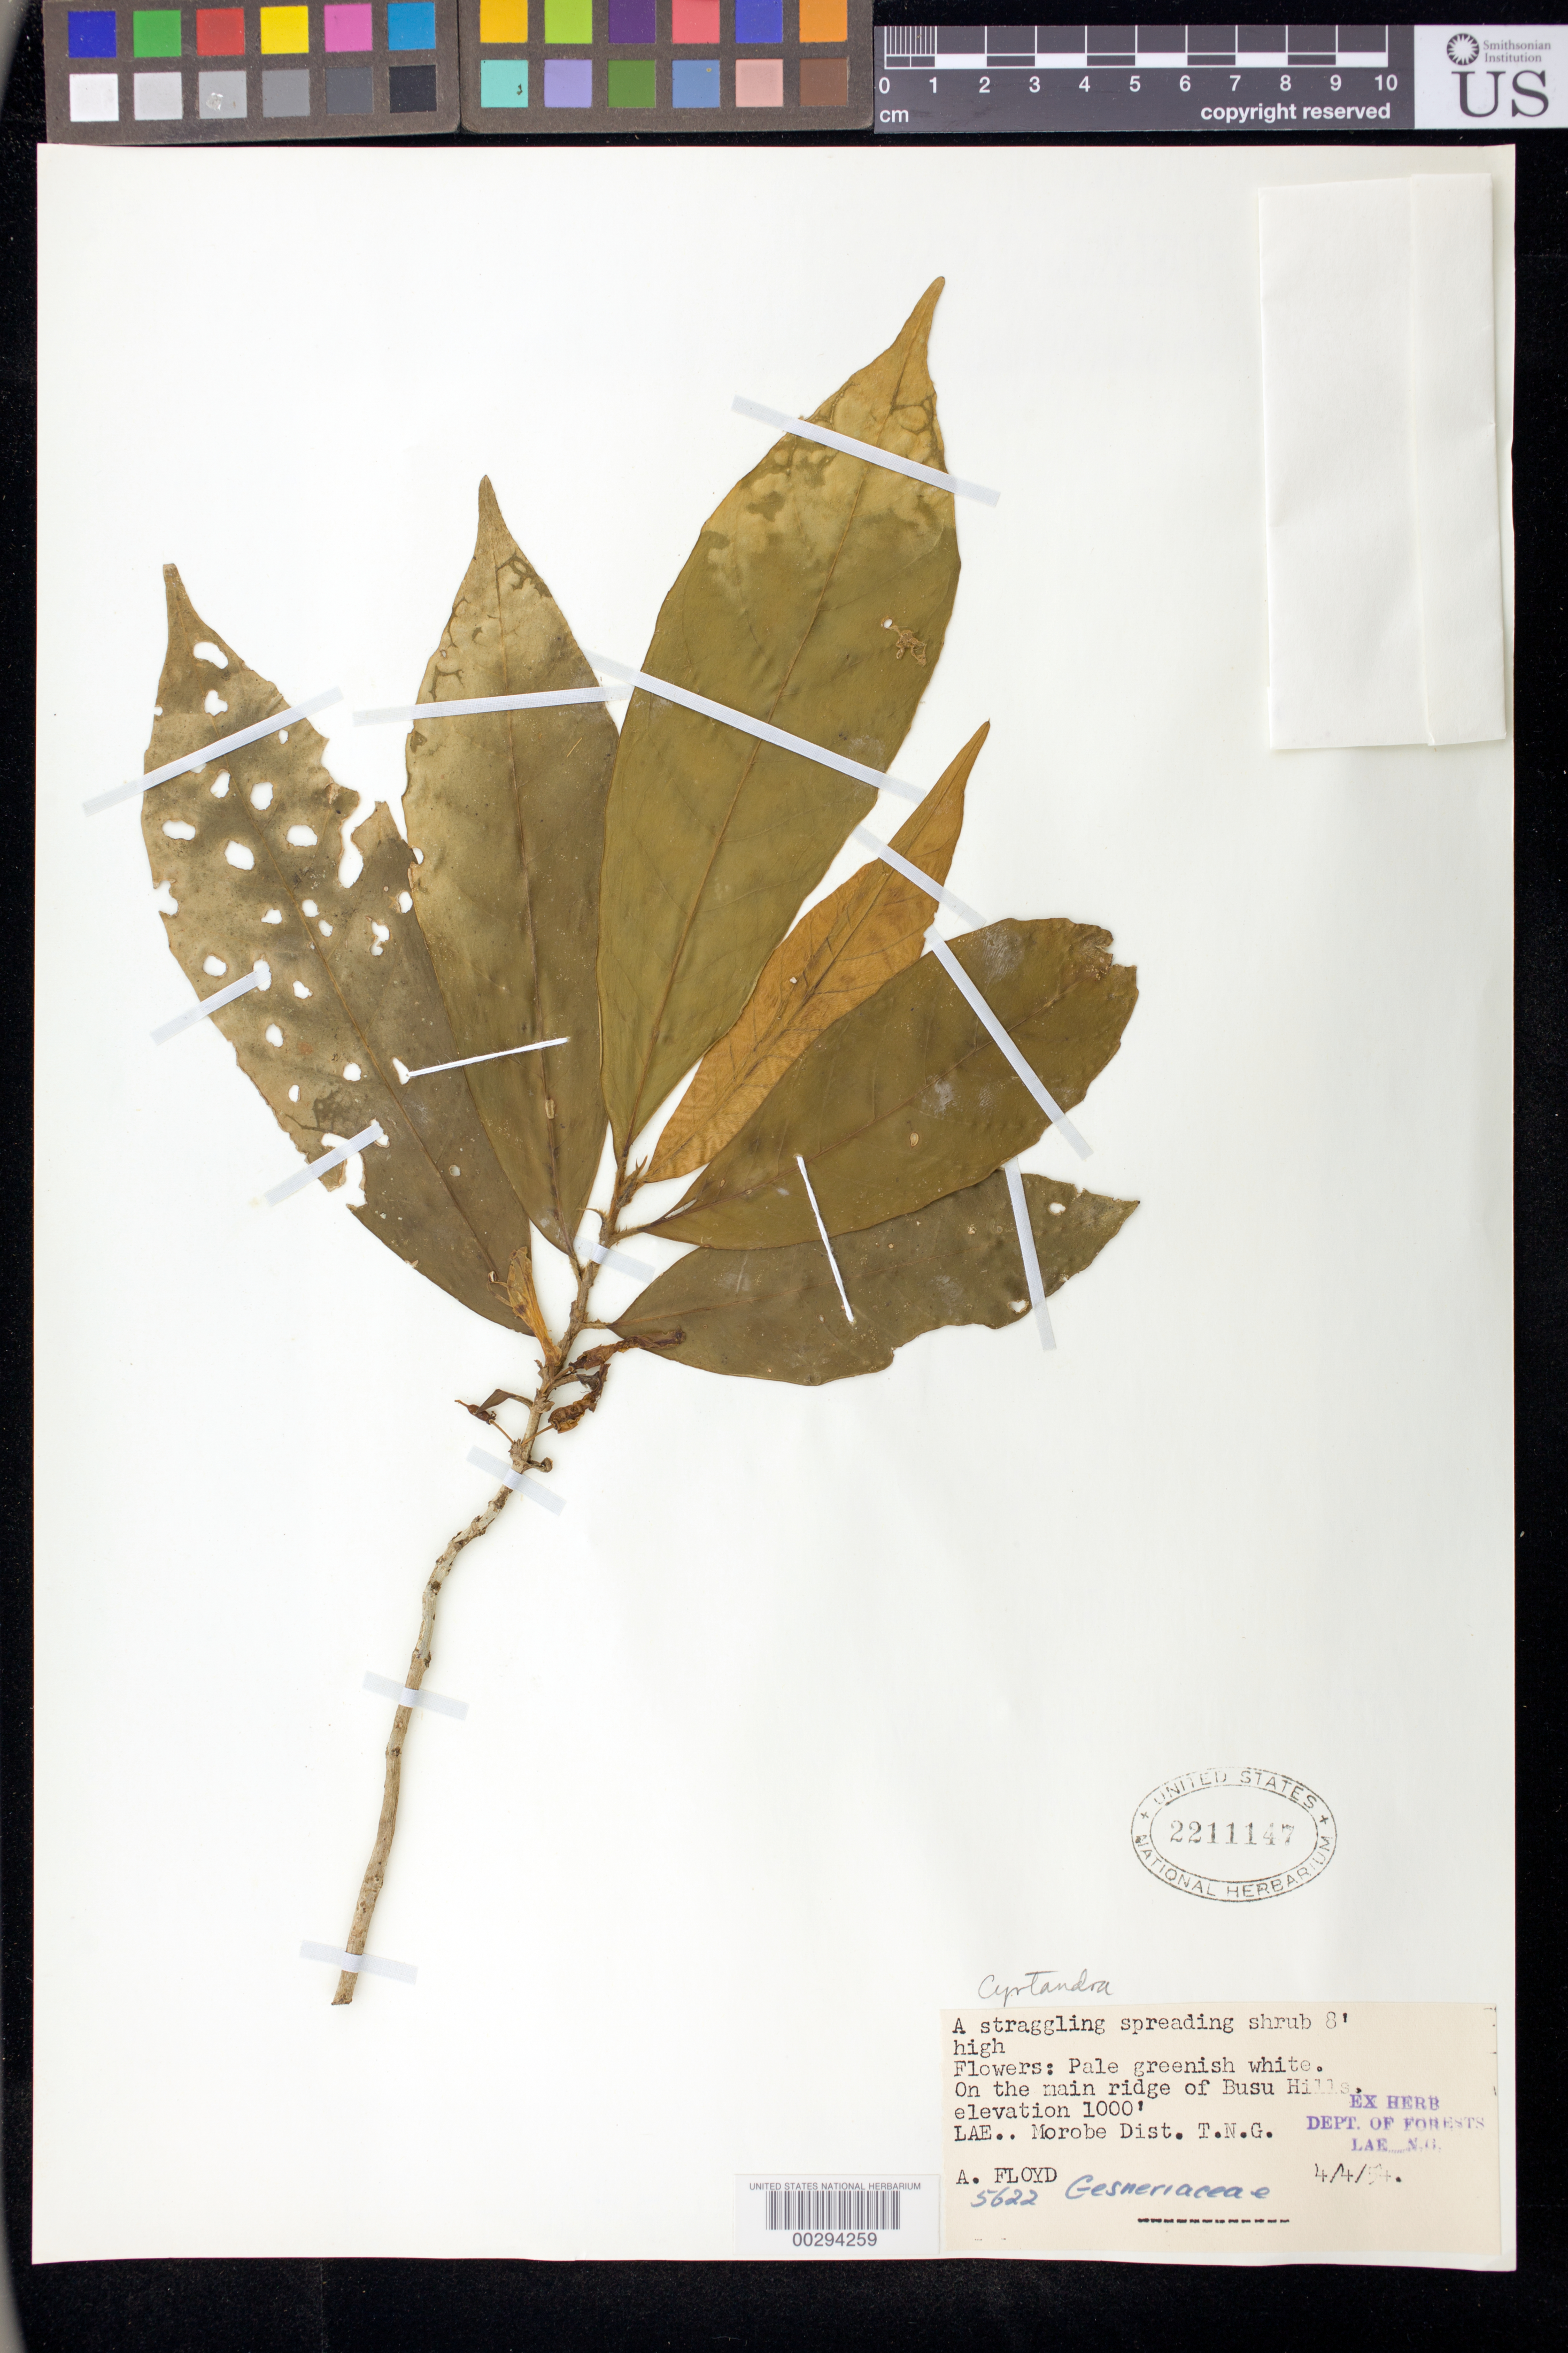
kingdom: Plantae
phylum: Tracheophyta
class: Magnoliopsida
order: Lamiales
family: Gesneriaceae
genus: Cyrtandra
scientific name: Cyrtandra sp.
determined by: Burtt, B. L.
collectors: A. Floyd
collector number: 5622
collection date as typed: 04 Apr 1954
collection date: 1954-04-04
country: Papua New Guinea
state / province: Morobe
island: New Guinea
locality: Lae, morobe dist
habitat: On the main ridge of busu hills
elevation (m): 305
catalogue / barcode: US 2211147